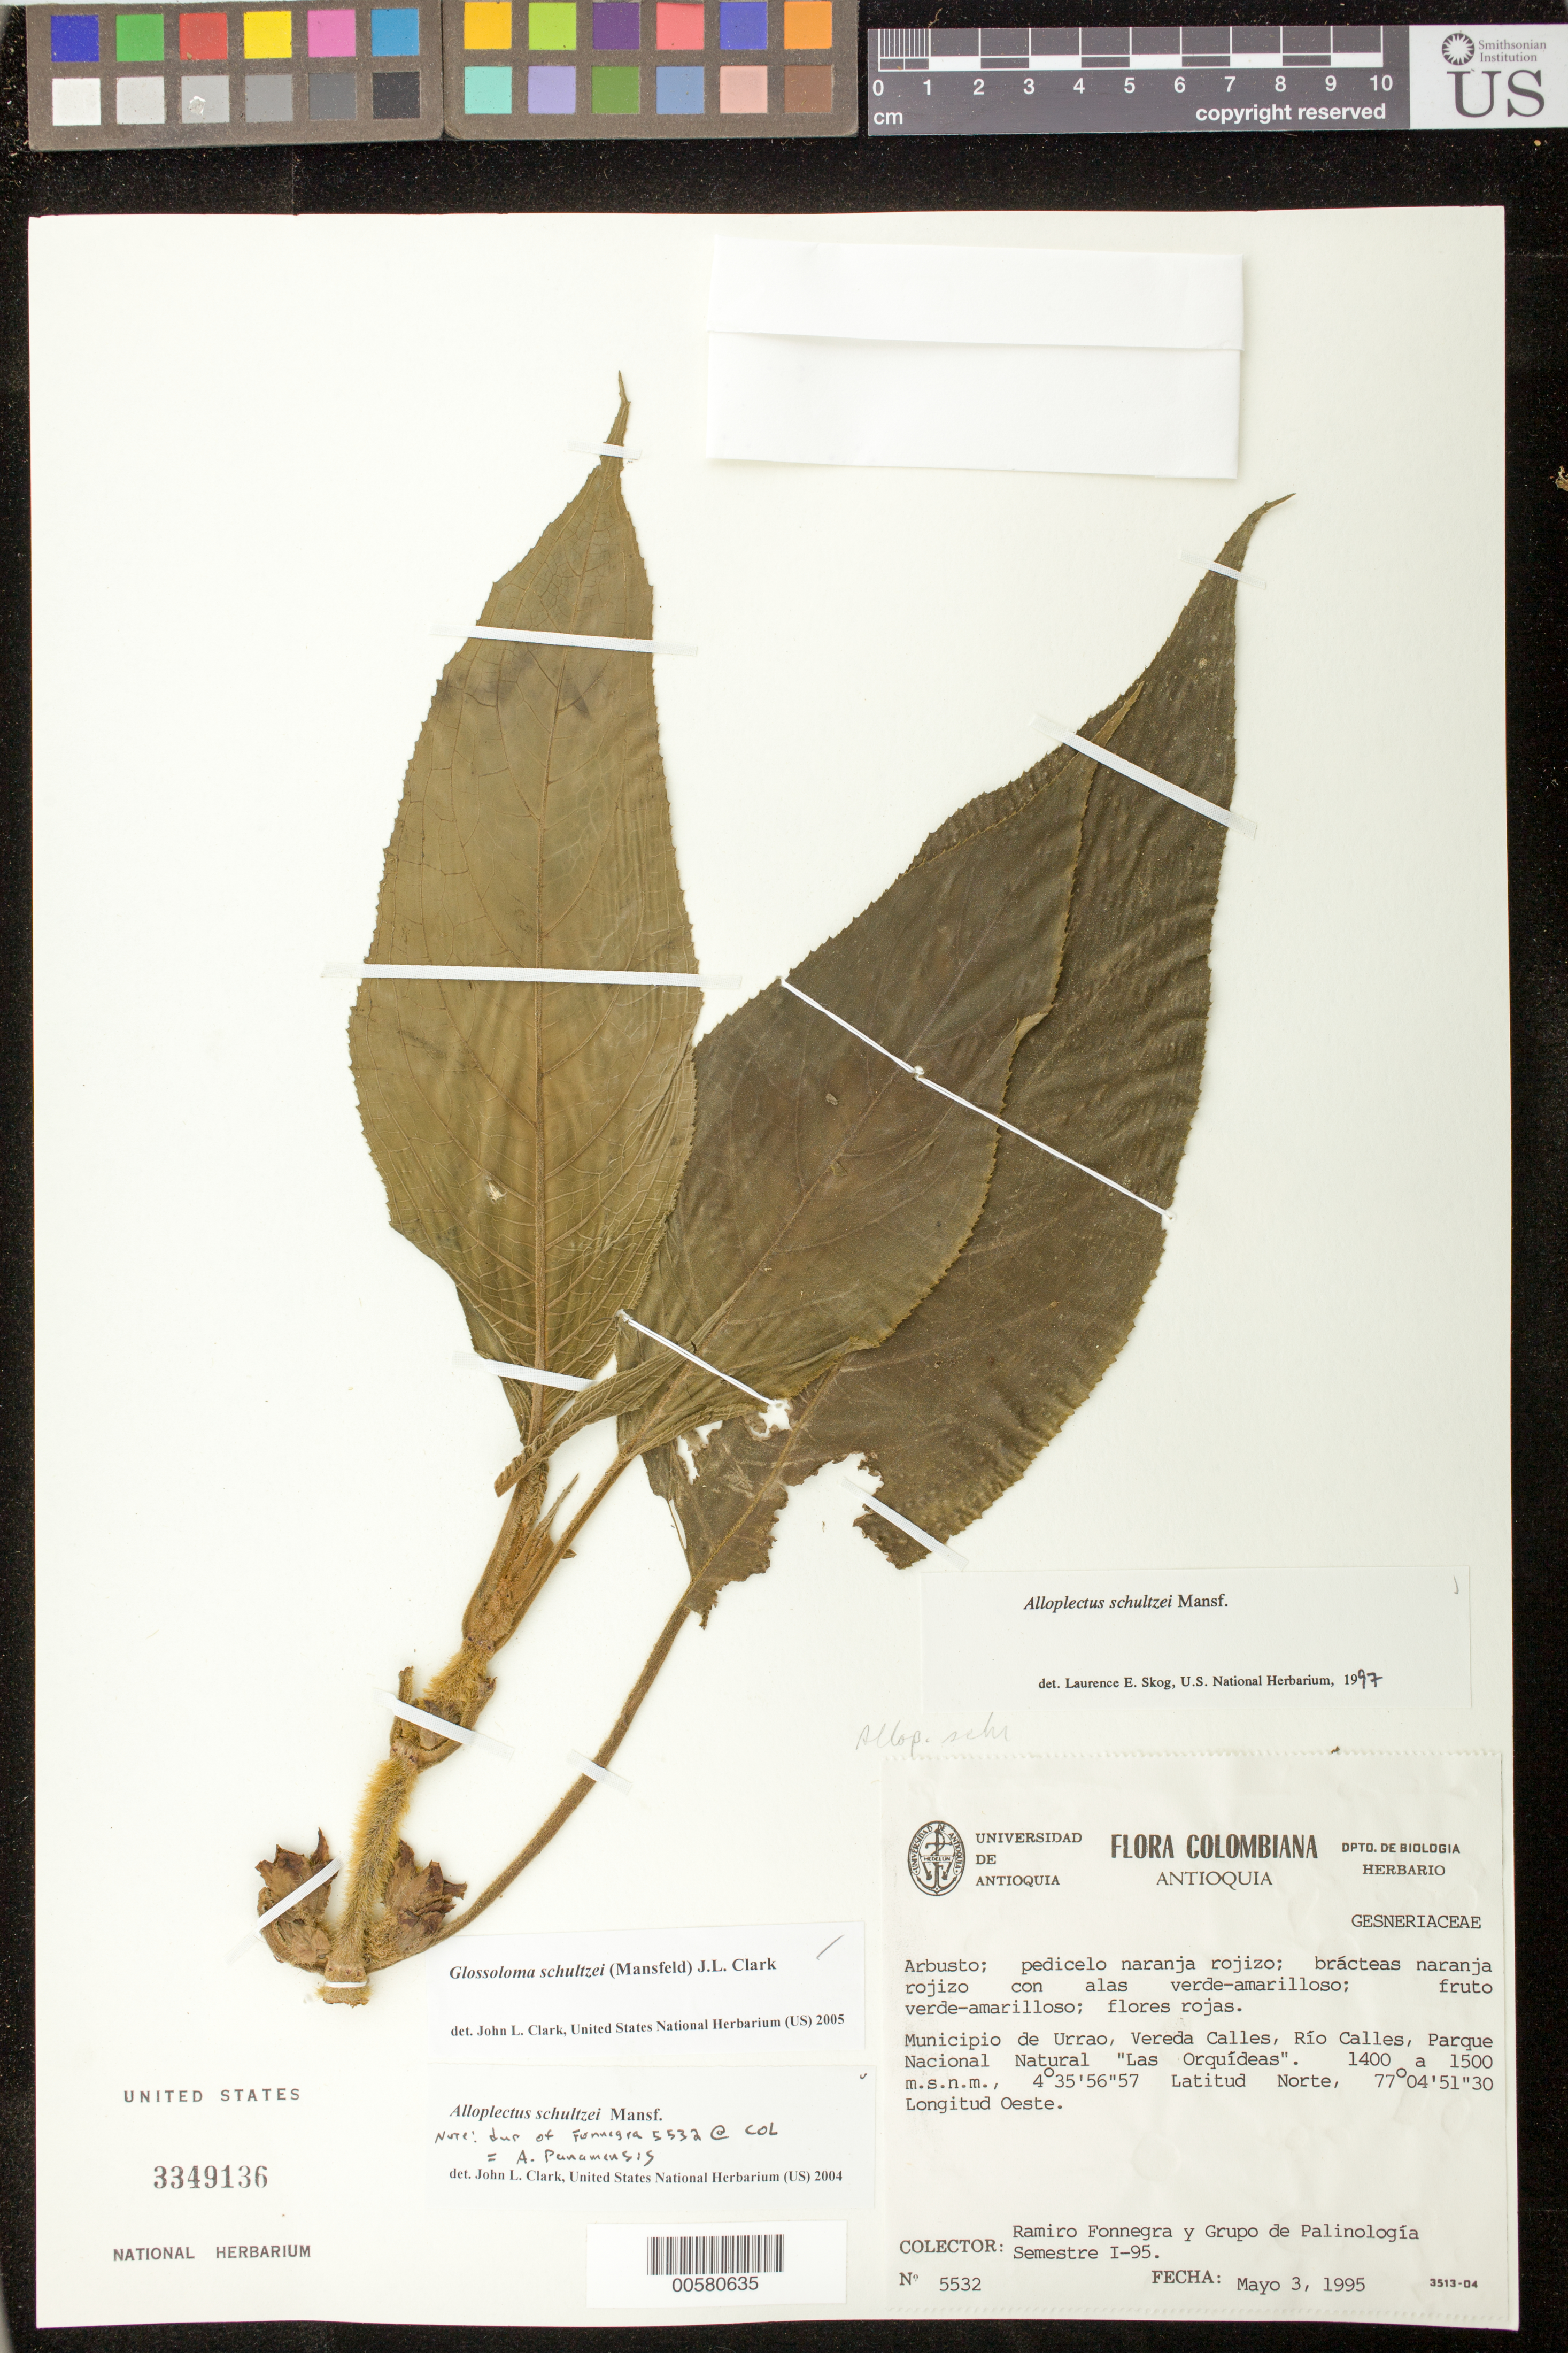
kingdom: Plantae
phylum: Tracheophyta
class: Magnoliopsida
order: Lamiales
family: Gesneriaceae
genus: Glossoloma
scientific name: Glossoloma schultzei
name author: (Mansf.) J.L. Clark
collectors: R. Fonnegra G. & Grupo de Palinología Semestre I-95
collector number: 5532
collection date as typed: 03 May 1995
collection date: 1995-05-03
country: Colombia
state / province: Antioquia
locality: Mpio. de Urrao, Vereda Calles, Río Calles, Parque Nacional Natural "Las Orquídeas"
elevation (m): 1400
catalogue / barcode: US 3349136